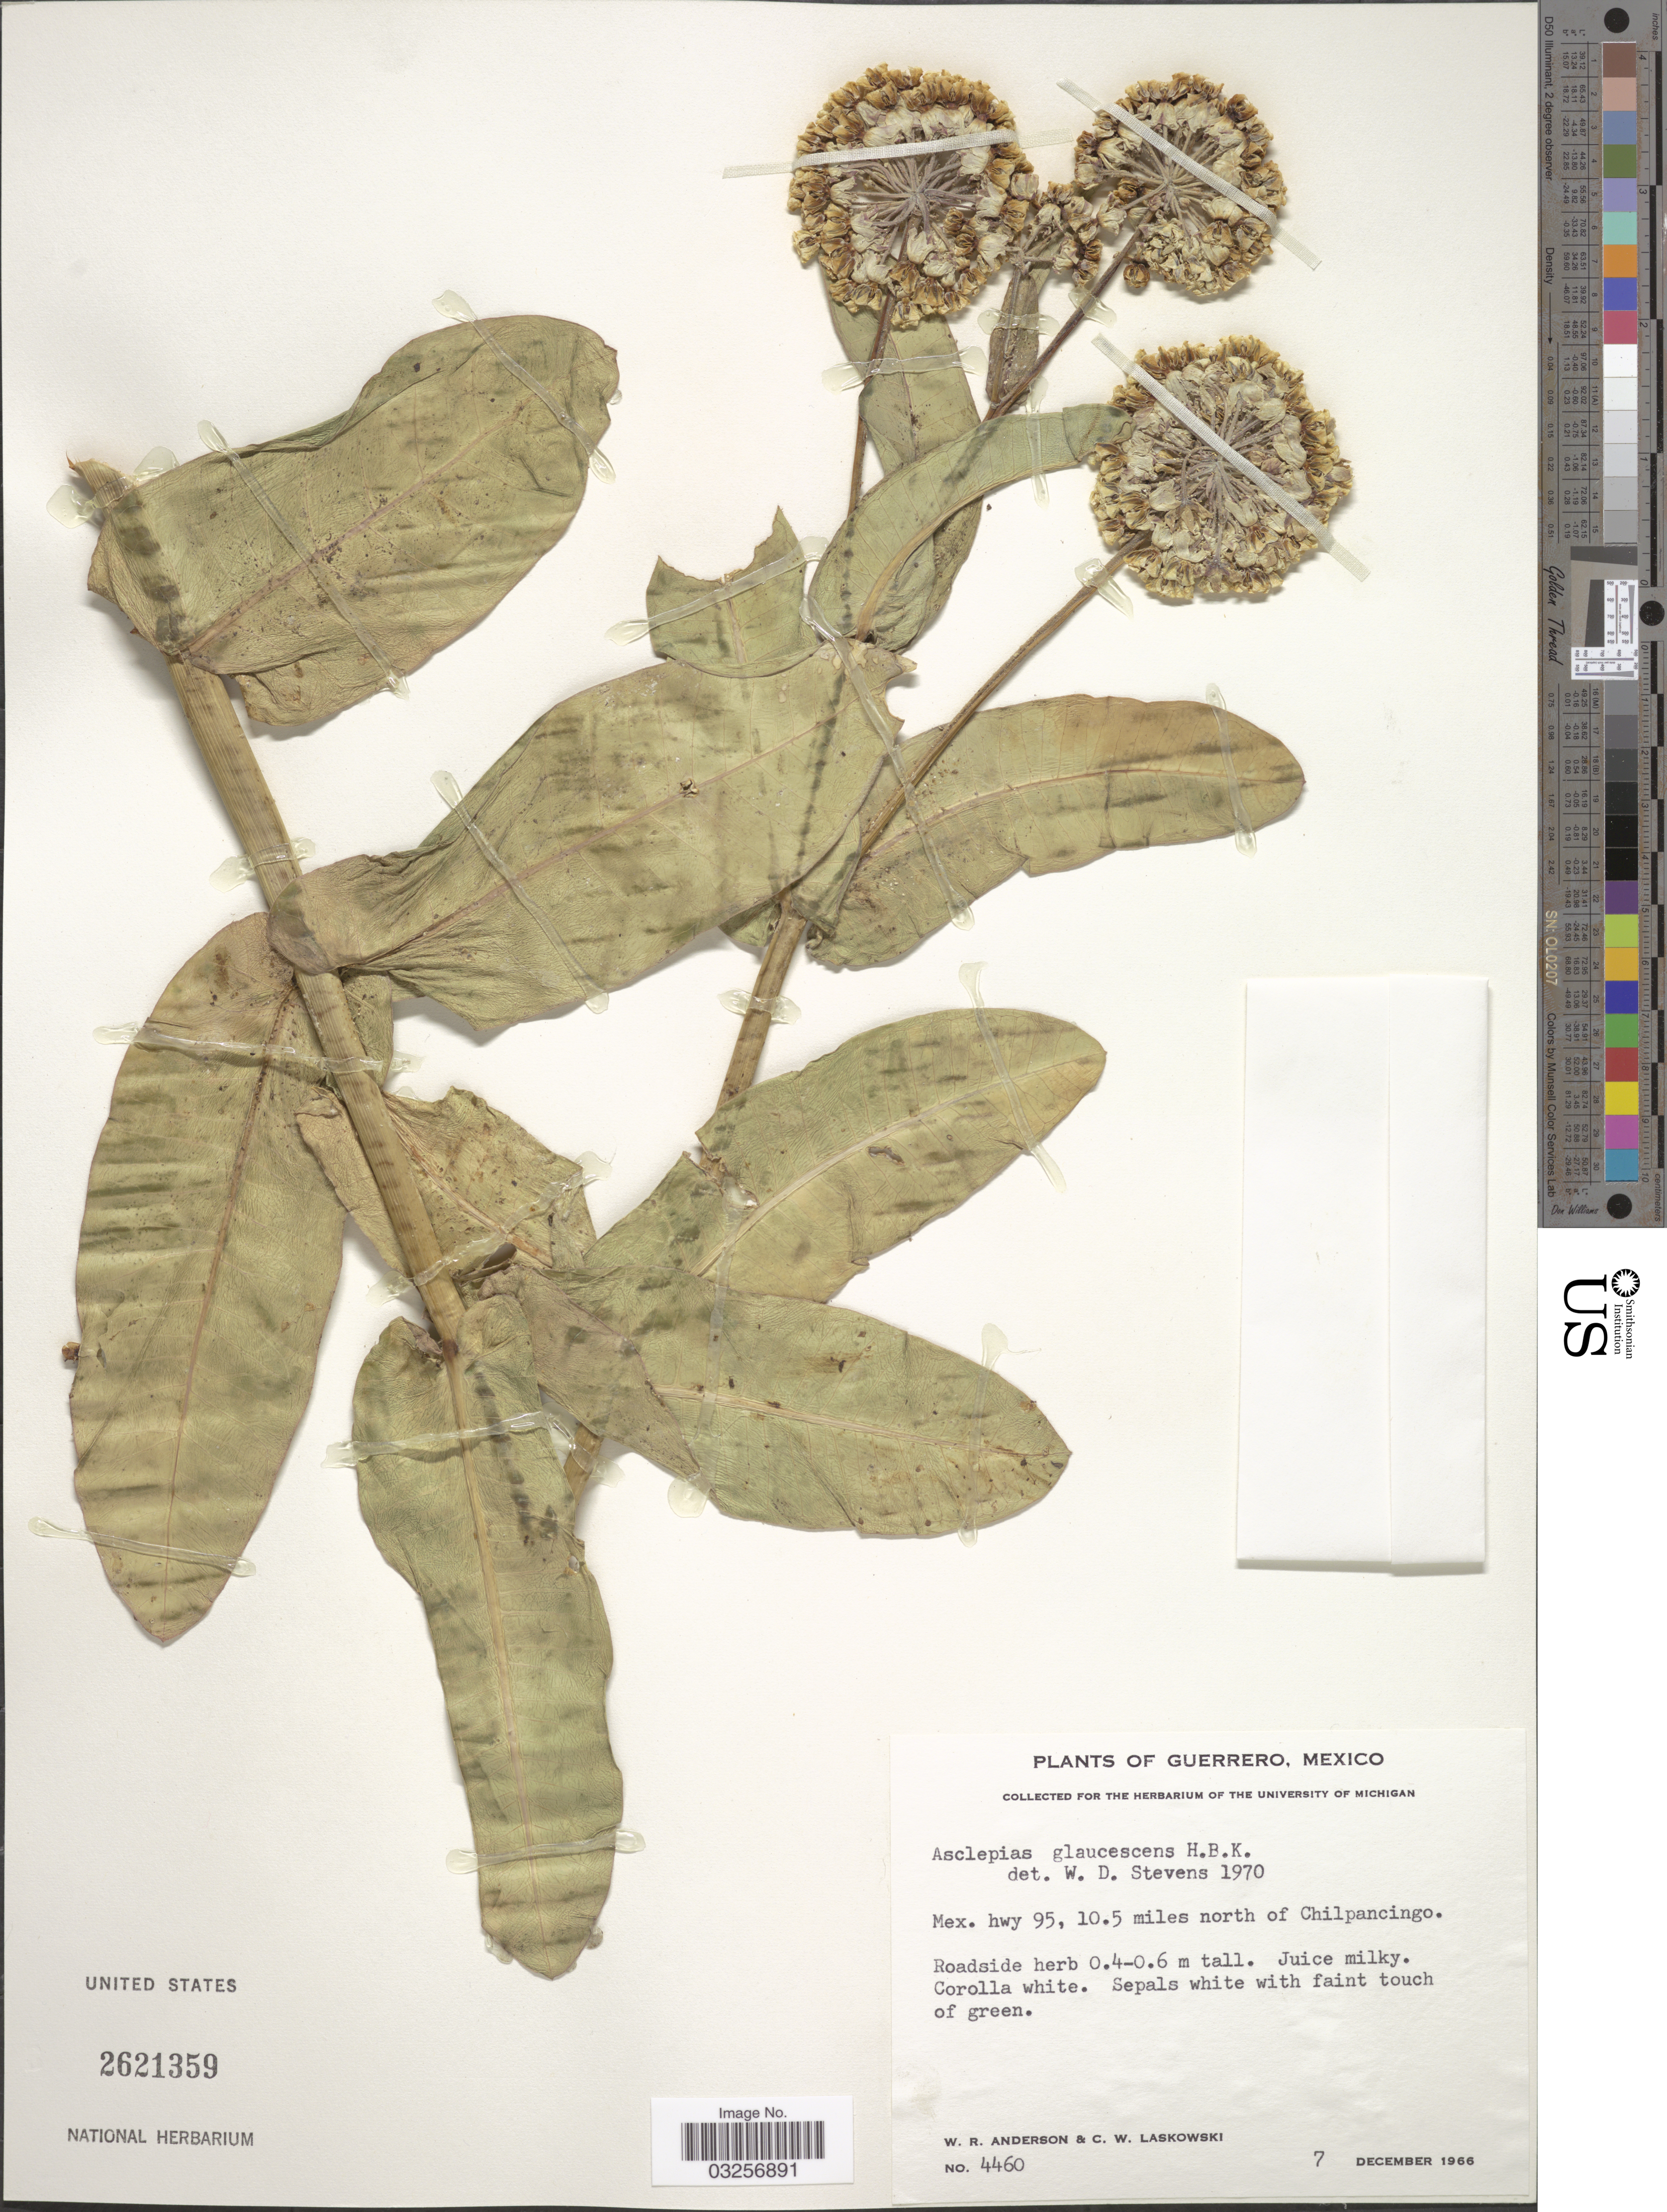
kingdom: Plantae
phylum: Tracheophyta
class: Magnoliopsida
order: Gentianales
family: Apocynaceae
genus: Asclepias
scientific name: Asclepias glaucescens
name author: Kunth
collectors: W. Anderson & C. Laskowski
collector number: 4460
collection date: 1966-12-07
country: Mexico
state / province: Guerrero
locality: Mex. hwy 95, 10.5 miles north of Chilpancingo.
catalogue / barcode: US 2621359